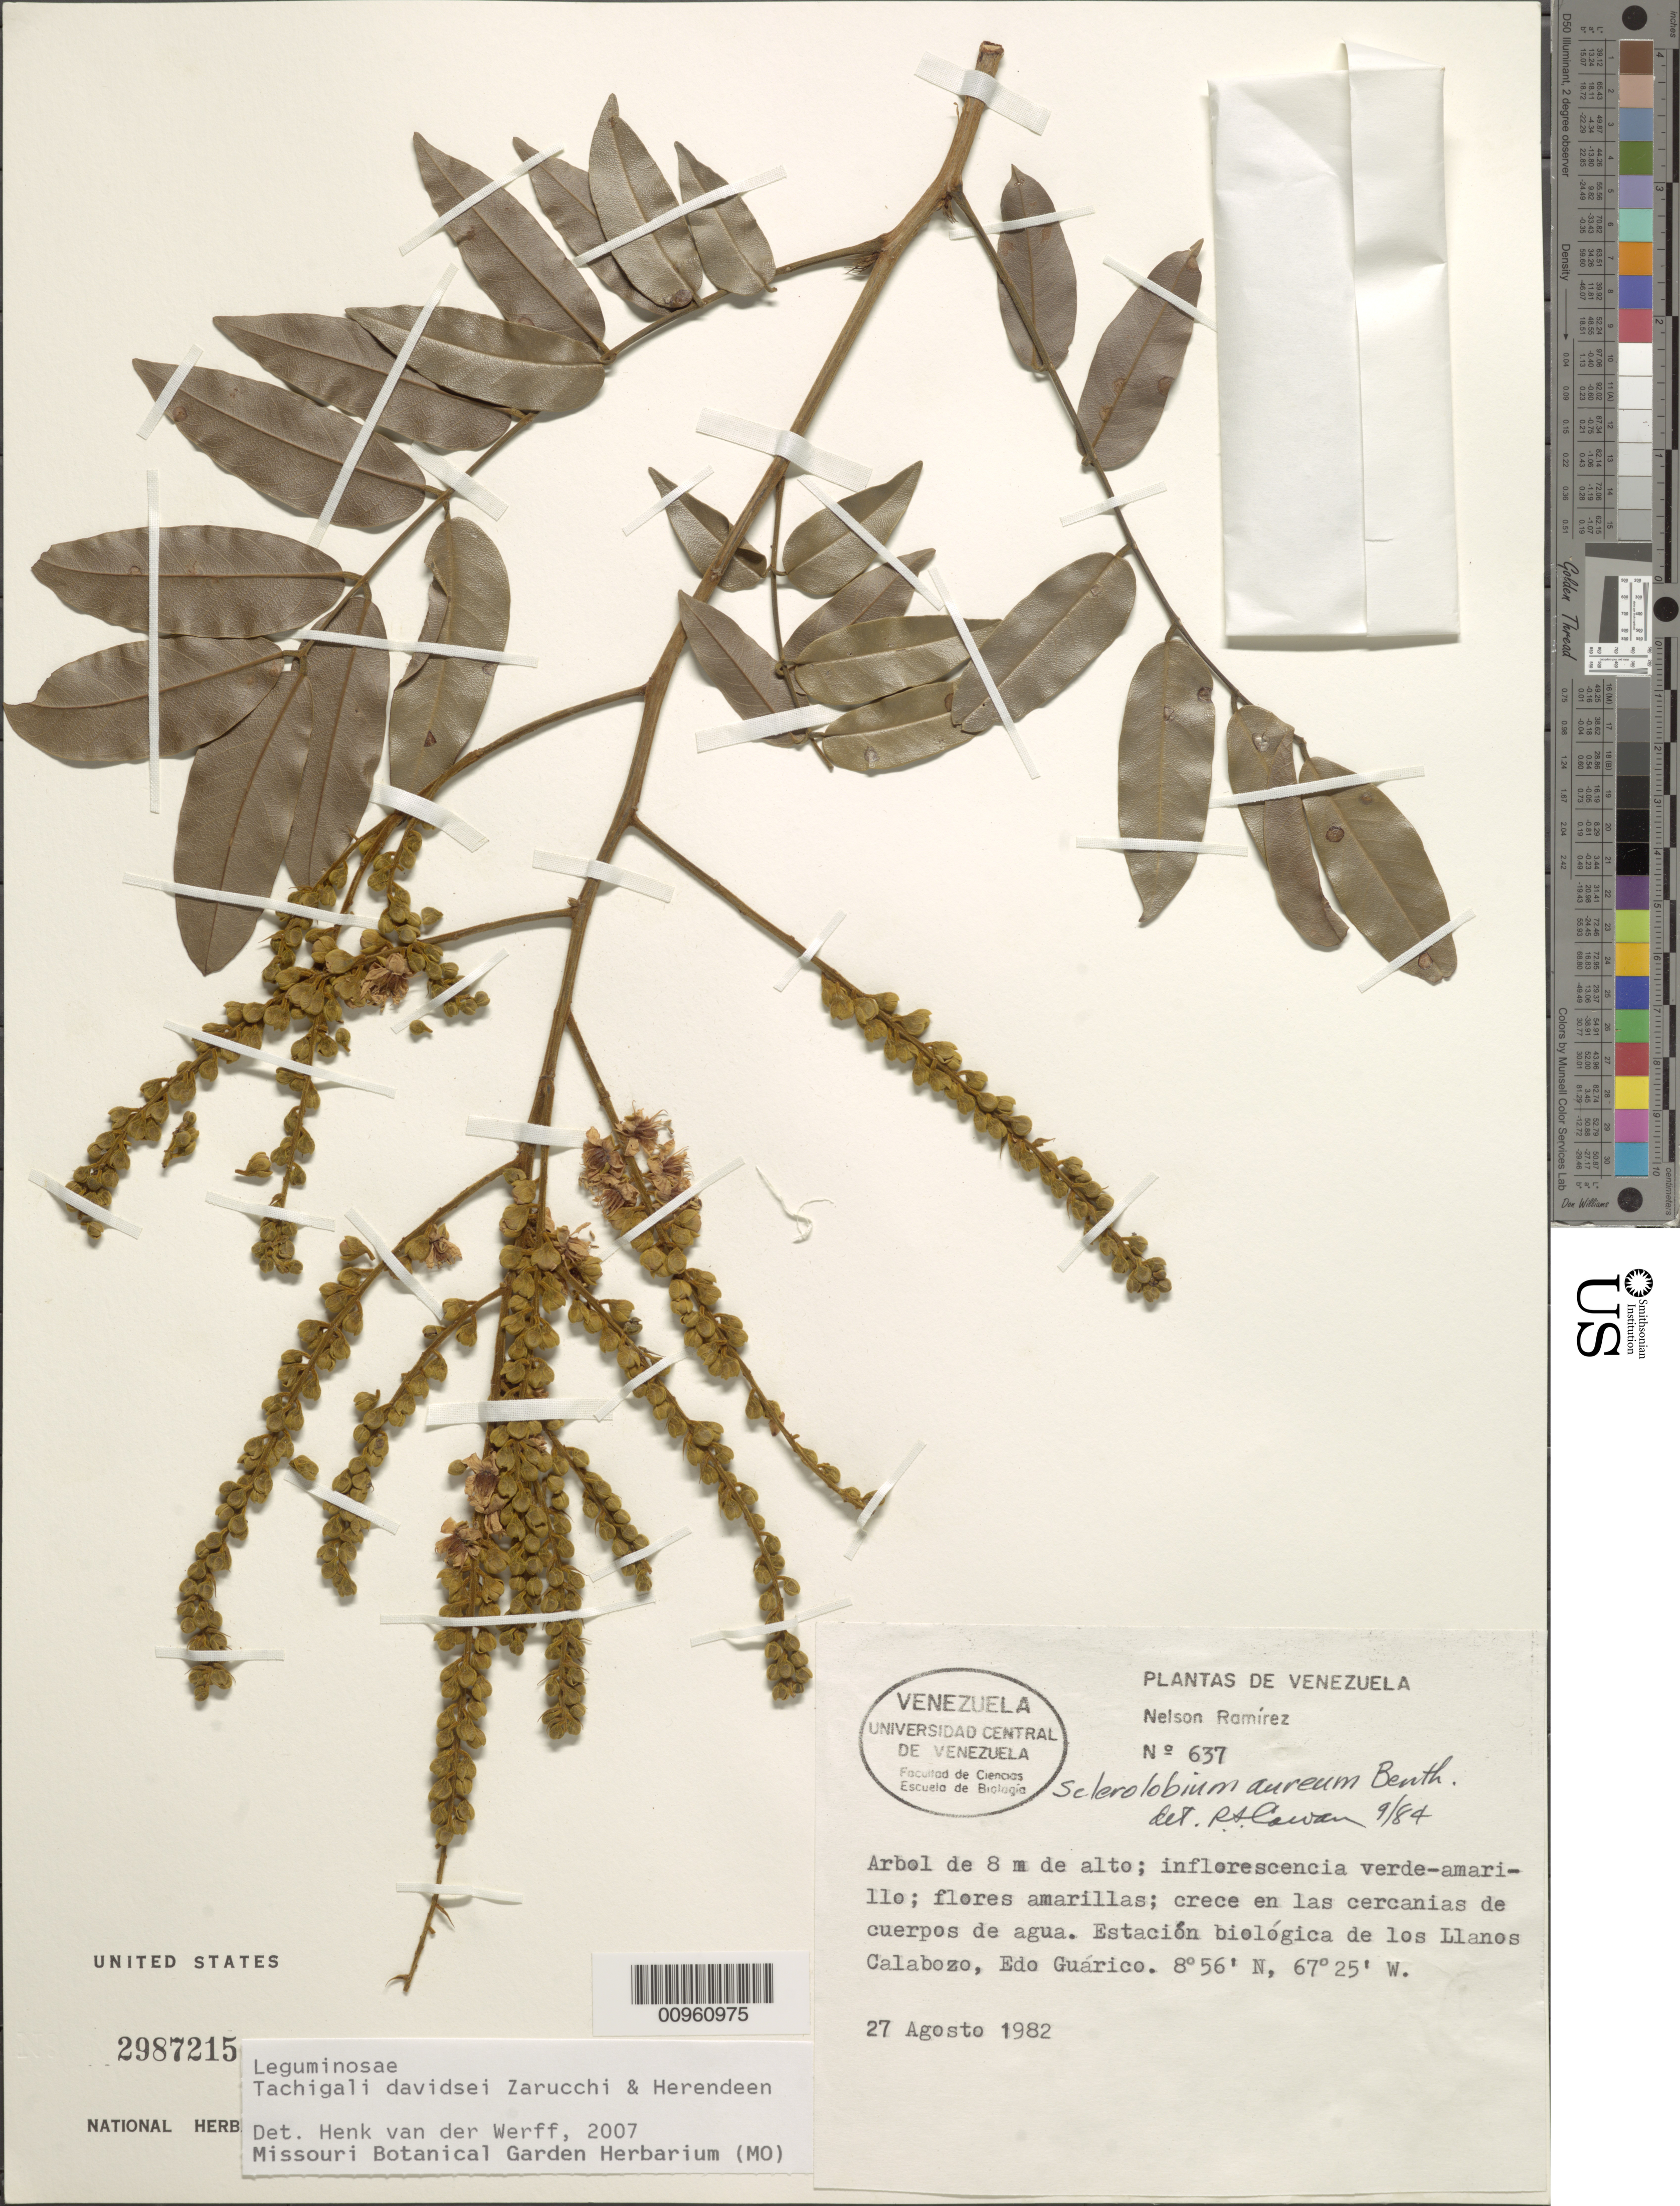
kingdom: Plantae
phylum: Tracheophyta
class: Magnoliopsida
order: Fabales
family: Fabaceae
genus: Tachigali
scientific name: Tachigali davidsei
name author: Zarucchi & Herend.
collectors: N. Ramírez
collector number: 637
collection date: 1982-08-27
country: Venezuela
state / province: Guárico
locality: Estacion biologica de los Llanos Calabozo, Edo Guarico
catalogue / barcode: US 2987215